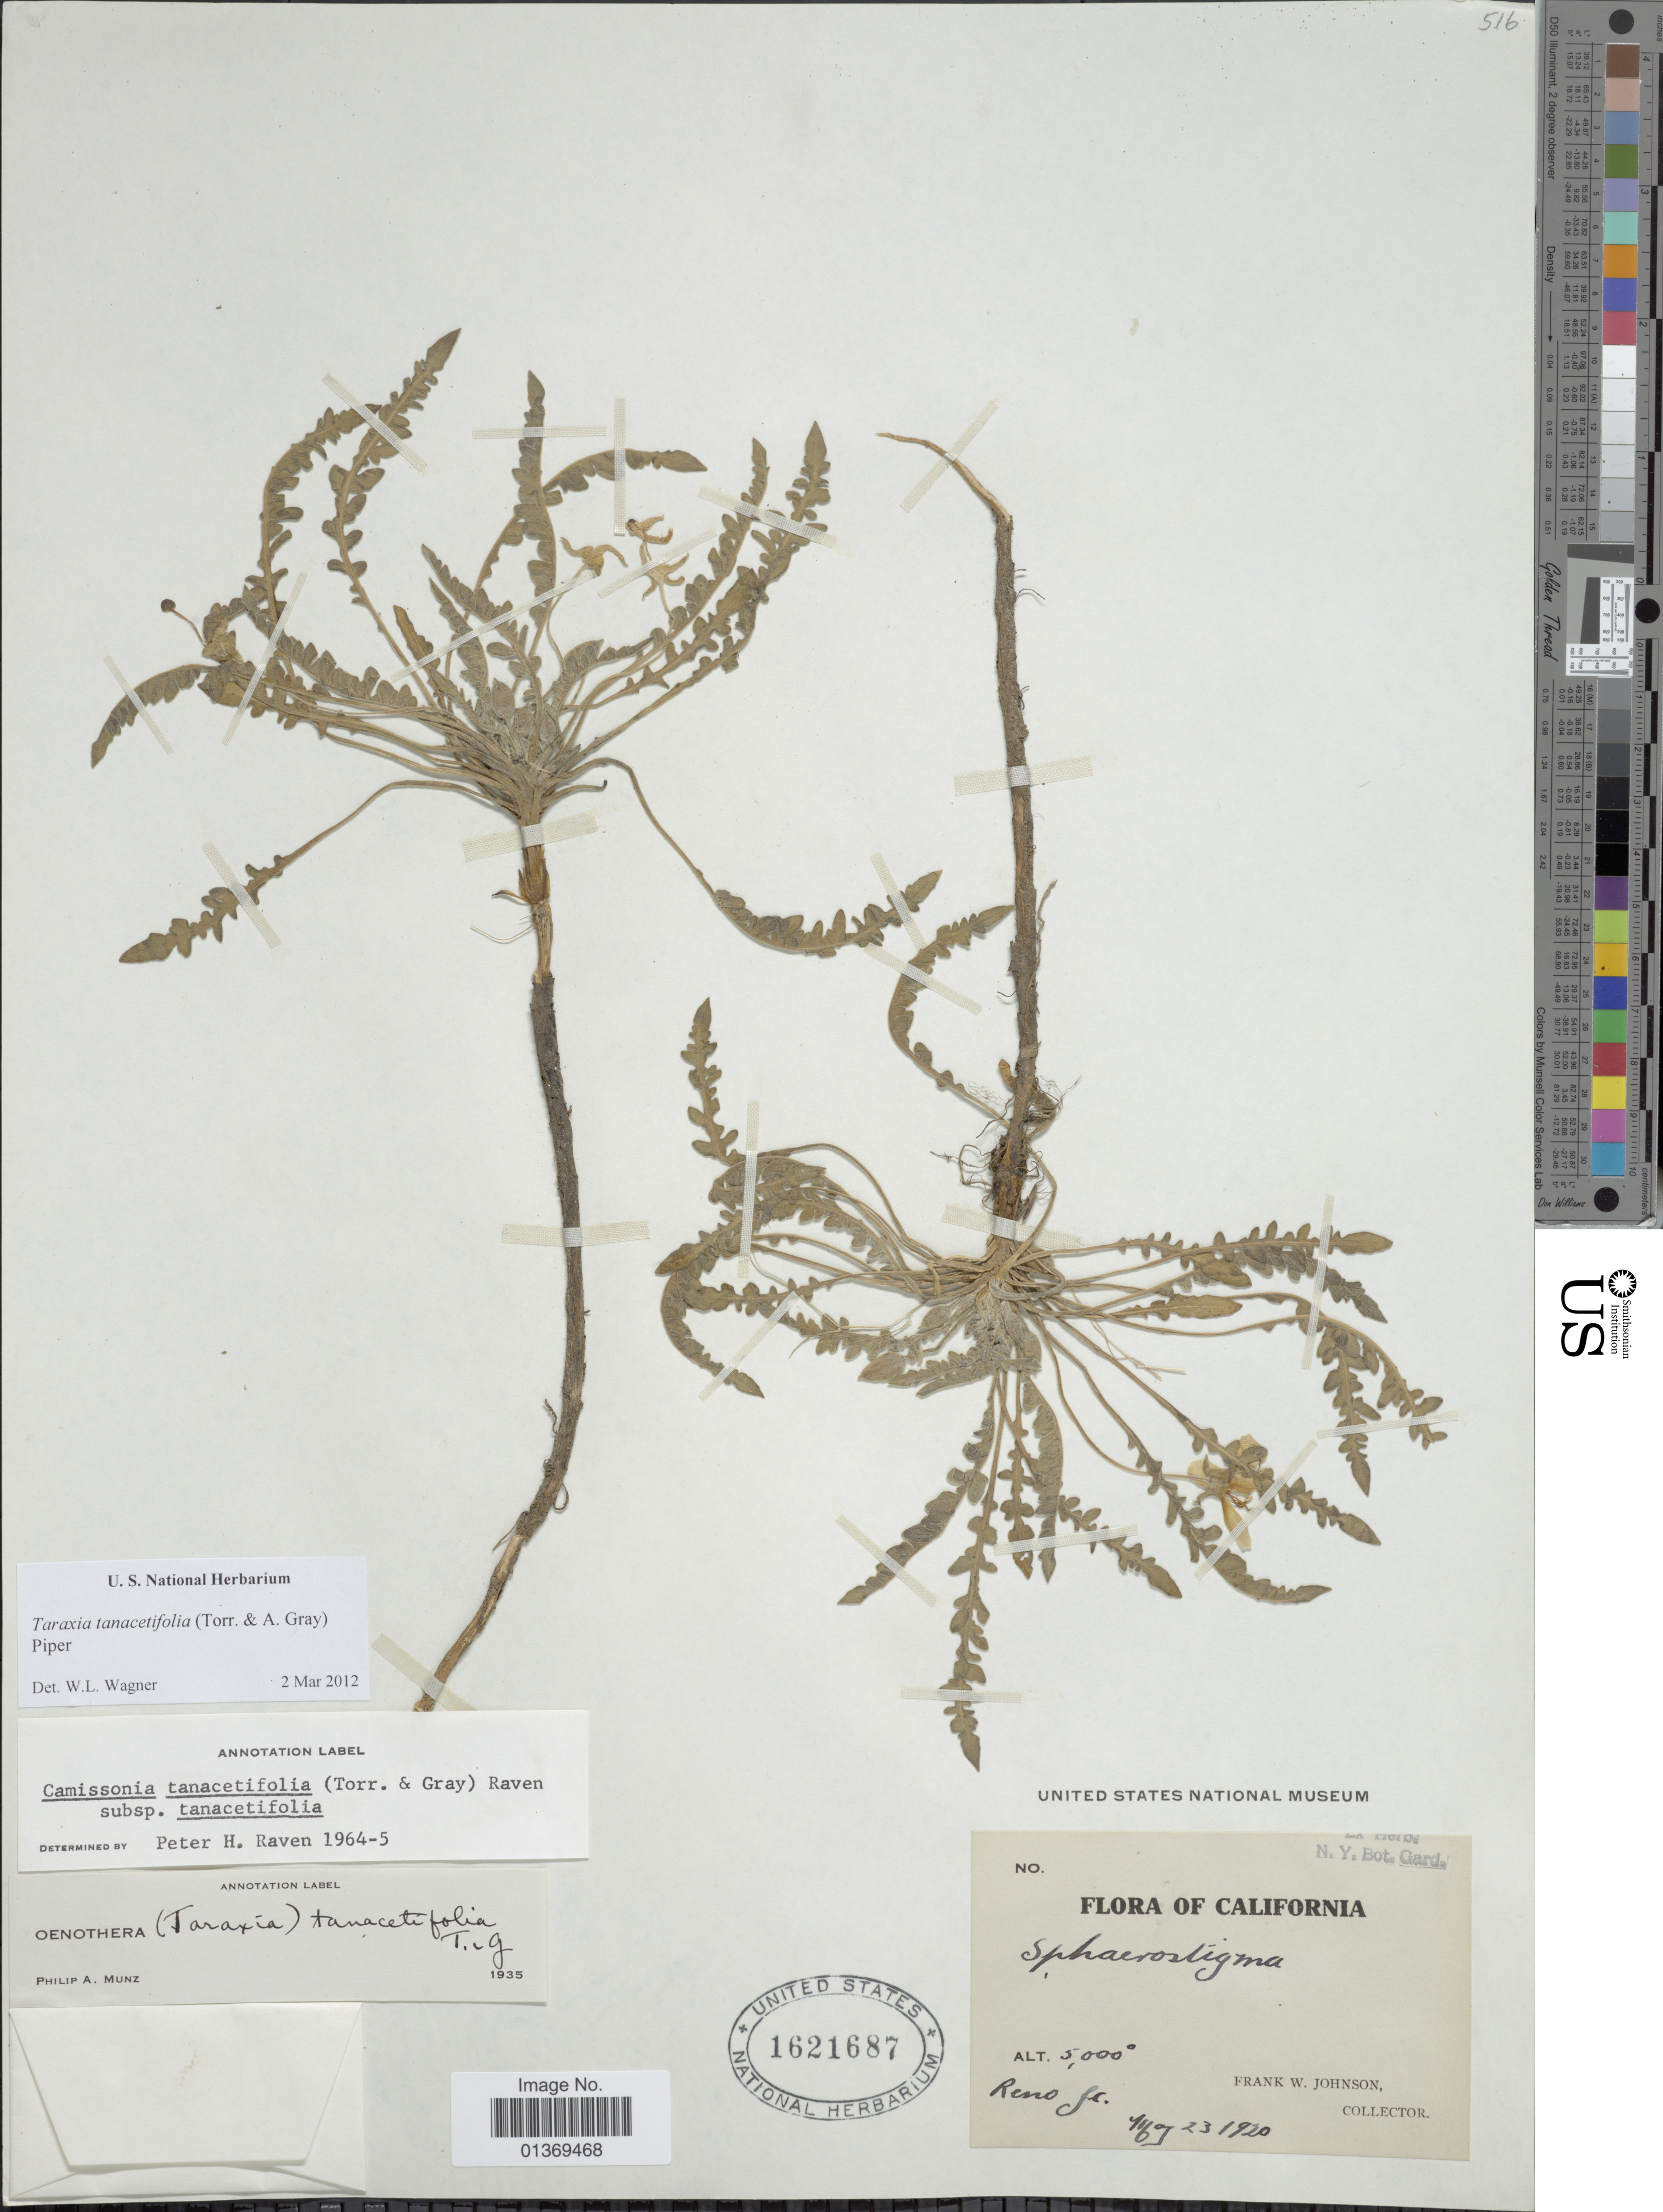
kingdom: Plantae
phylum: Tracheophyta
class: Magnoliopsida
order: Myrtales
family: Onagraceae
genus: Taraxia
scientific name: Taraxia tanacetifolia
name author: (Torr. & A. Gray) Piper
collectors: F. W. Johnson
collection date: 1920-05-23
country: United States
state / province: California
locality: Reno ft.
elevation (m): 1524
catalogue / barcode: US 1621687